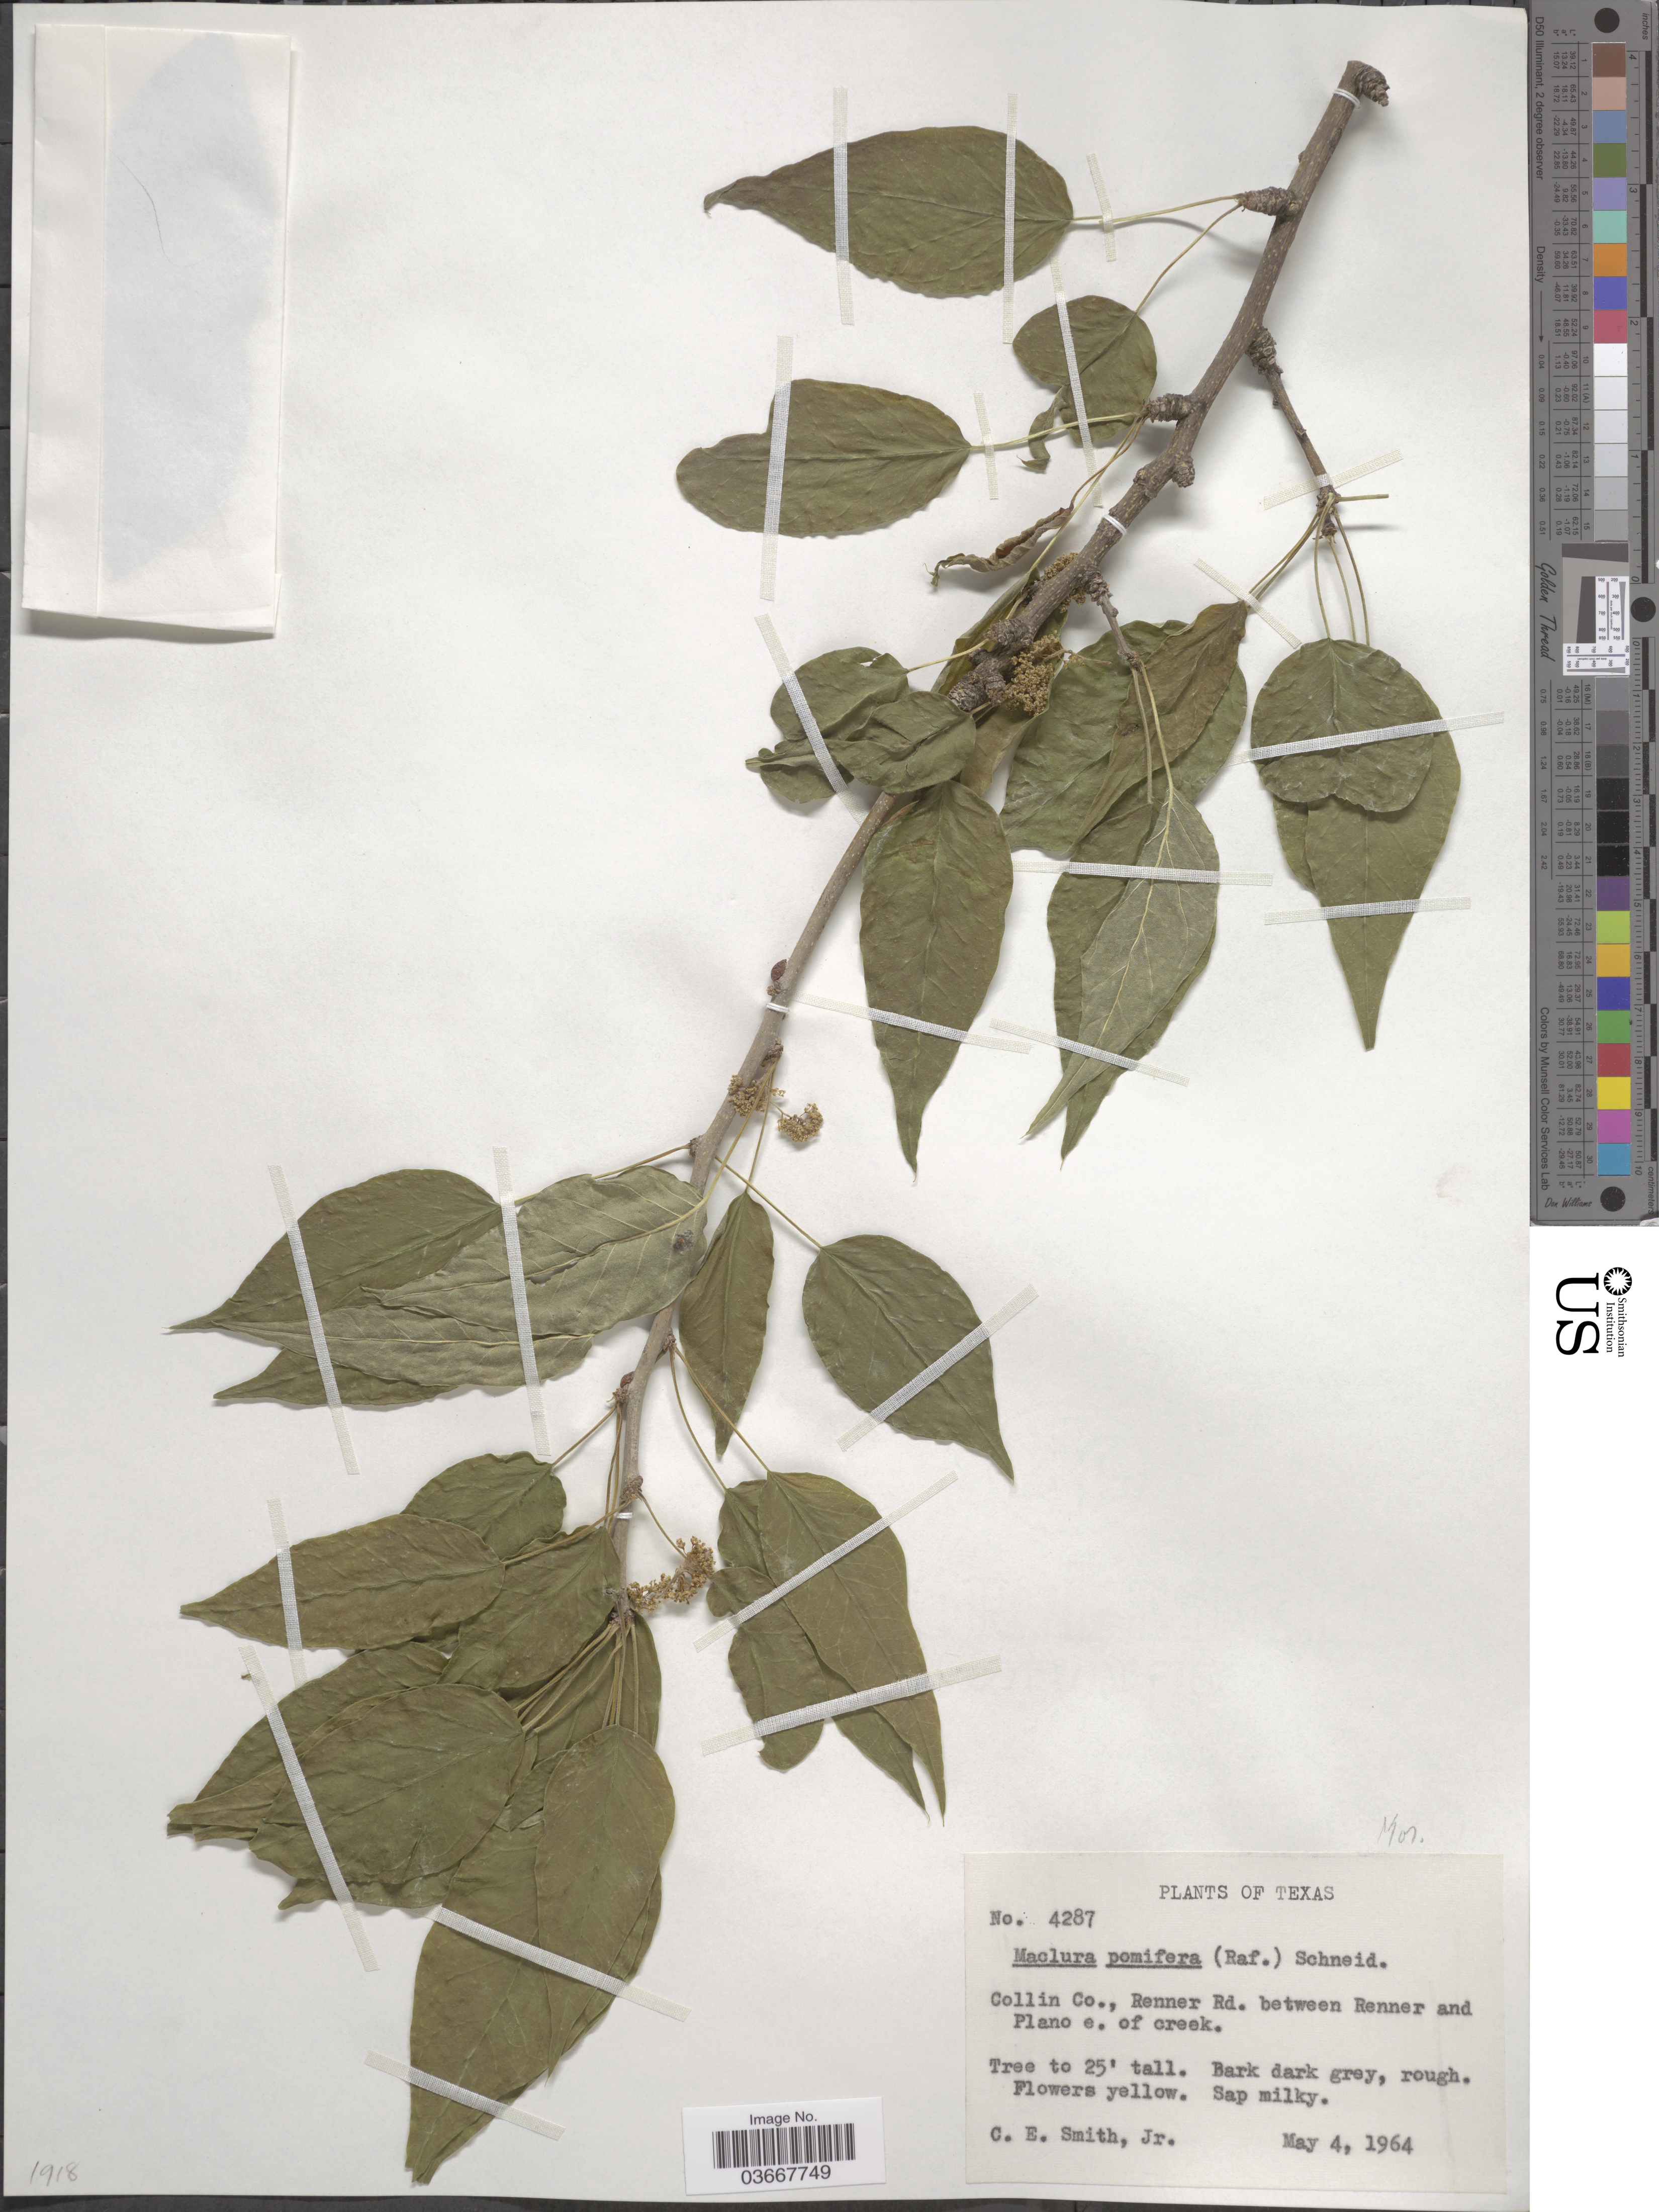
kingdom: Plantae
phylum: Tracheophyta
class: Magnoliopsida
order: Rosales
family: Moraceae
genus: Maclura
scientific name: Maclura pomifera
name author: (Raf.) C.K. Schneid.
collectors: C. E. Smith Jr.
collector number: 4287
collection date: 1964-05-04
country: United States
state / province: Texas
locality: Collin Co., Renner Rd. between Renner and Plano e. of creek.